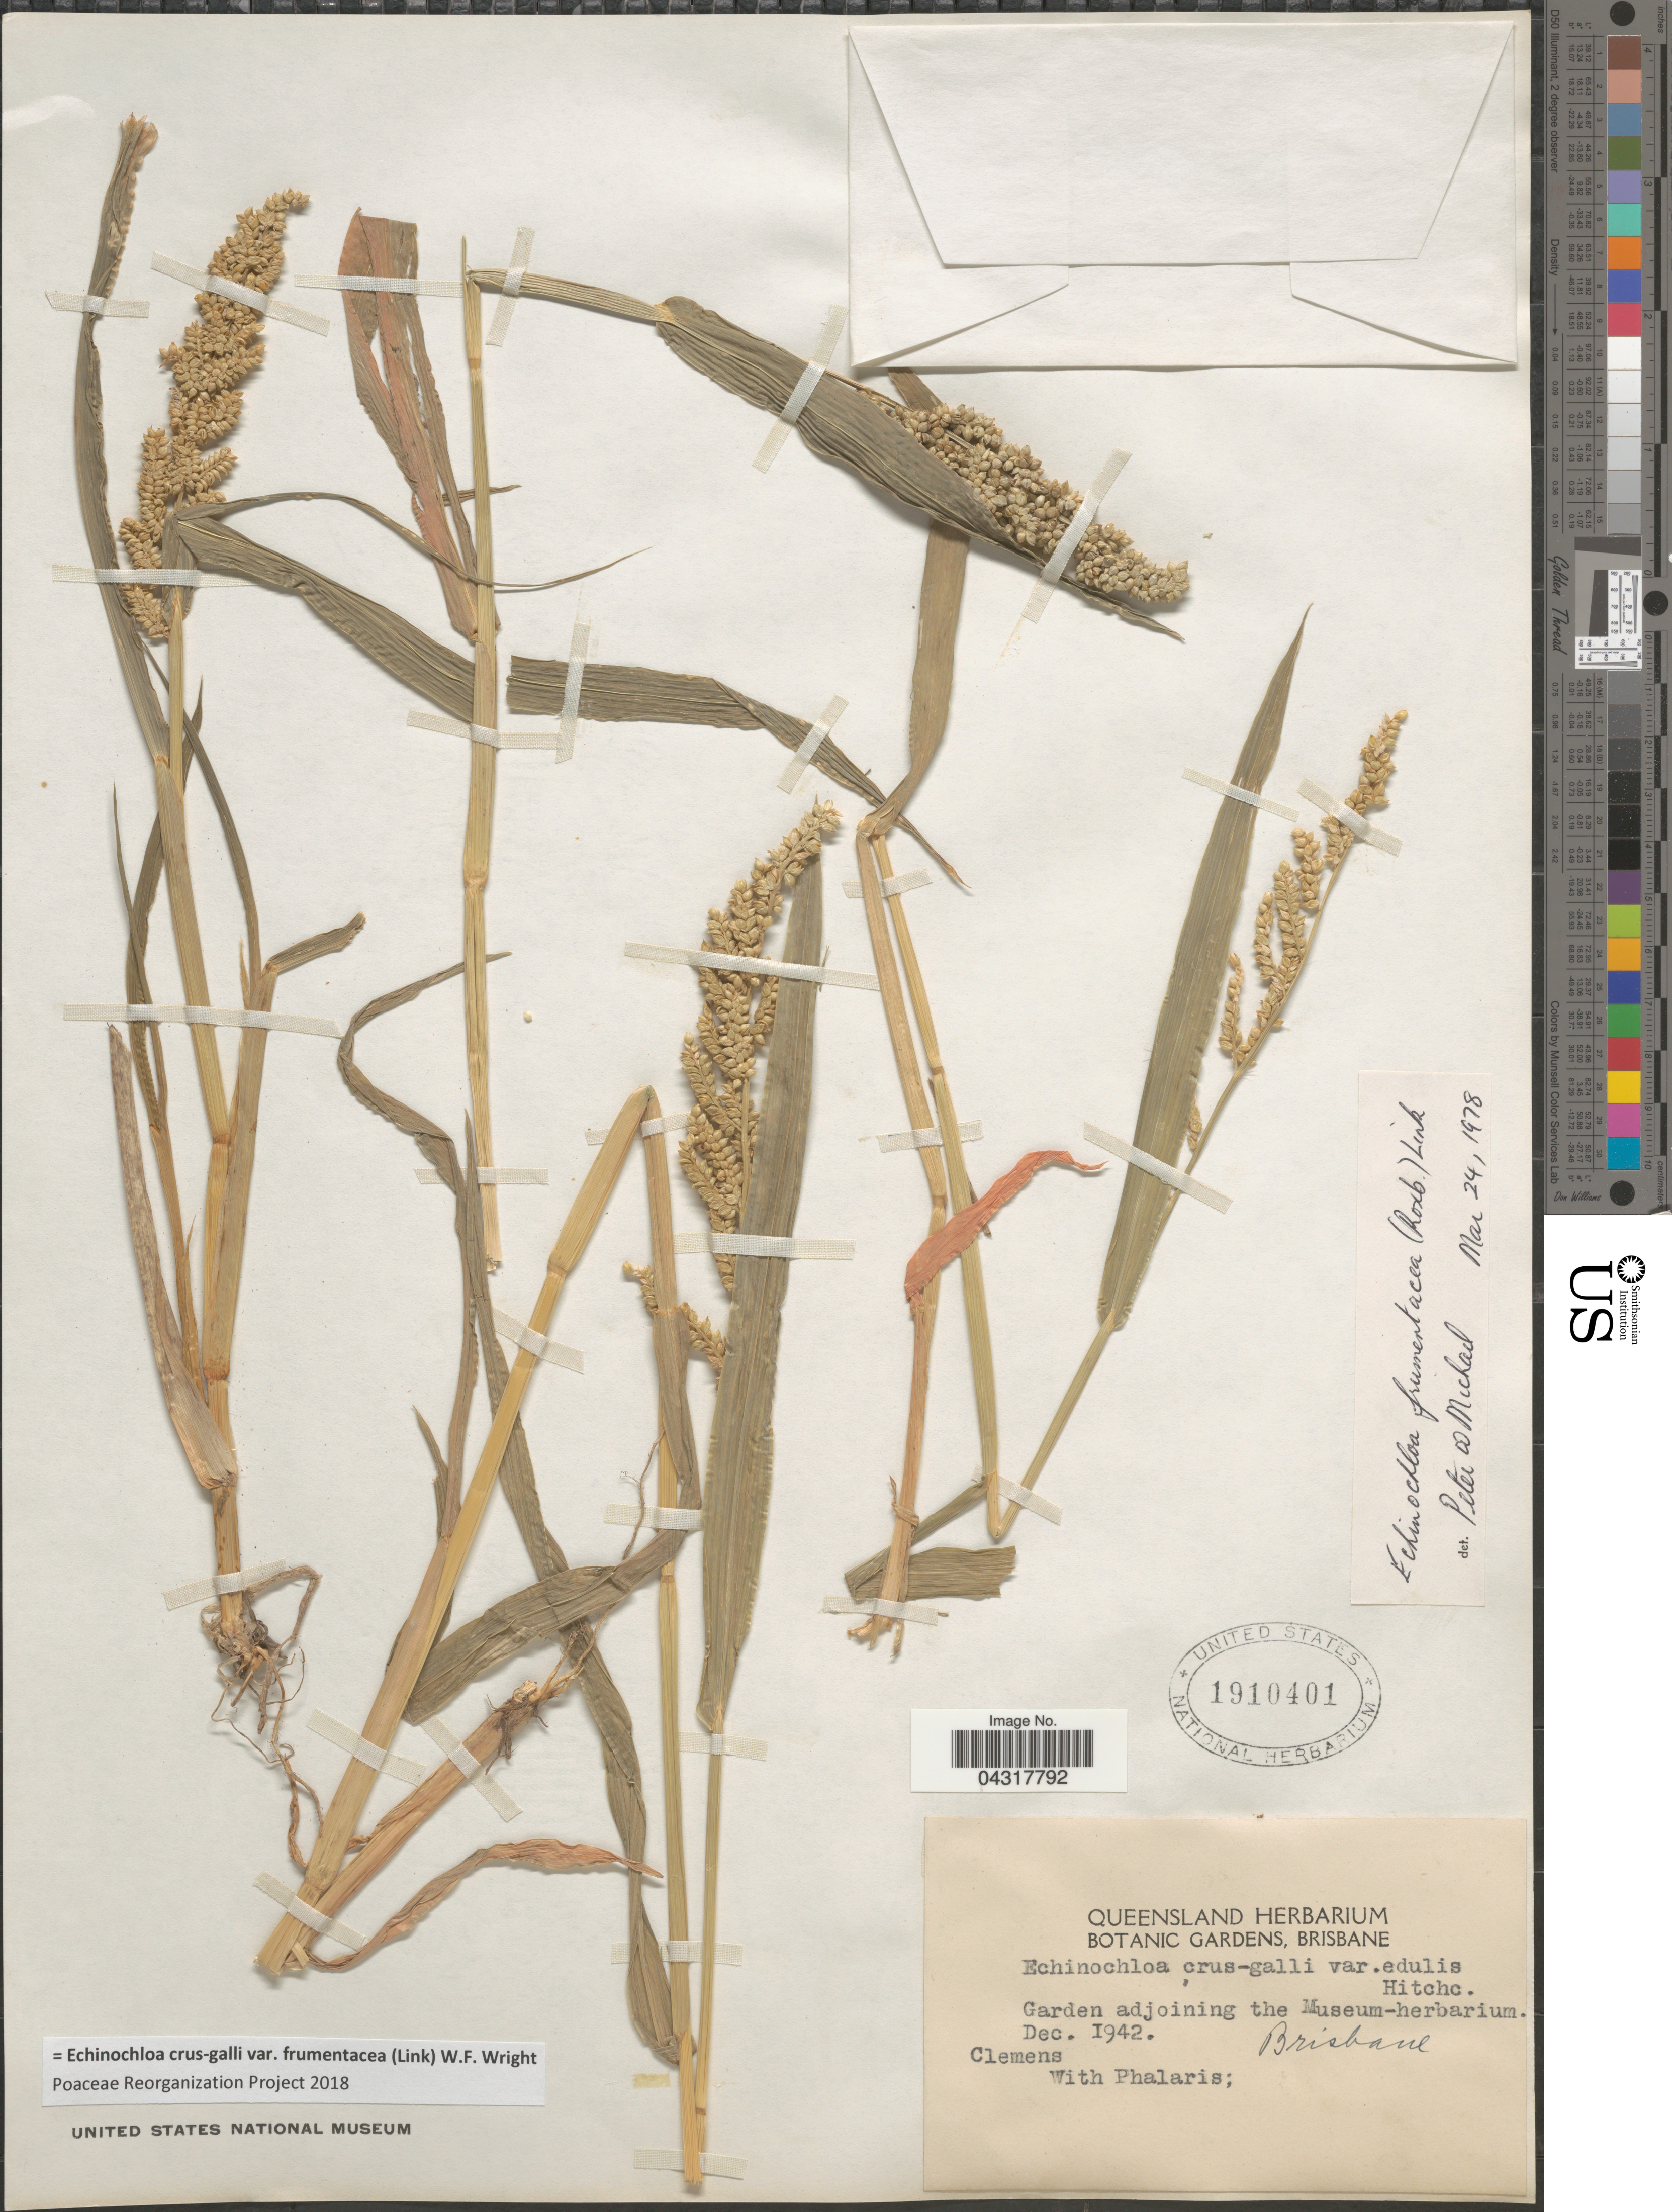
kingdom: Plantae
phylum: Tracheophyta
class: Liliopsida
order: Poales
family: Poaceae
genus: Echinochloa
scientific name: Echinochloa crus-galli var. frumentacea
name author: (Link) W. Wight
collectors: -. Clemens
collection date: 1942-12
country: Australia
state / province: Queensland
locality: Garden adjoining the Museum-herbarium. Brisbane.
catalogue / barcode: US 1910401